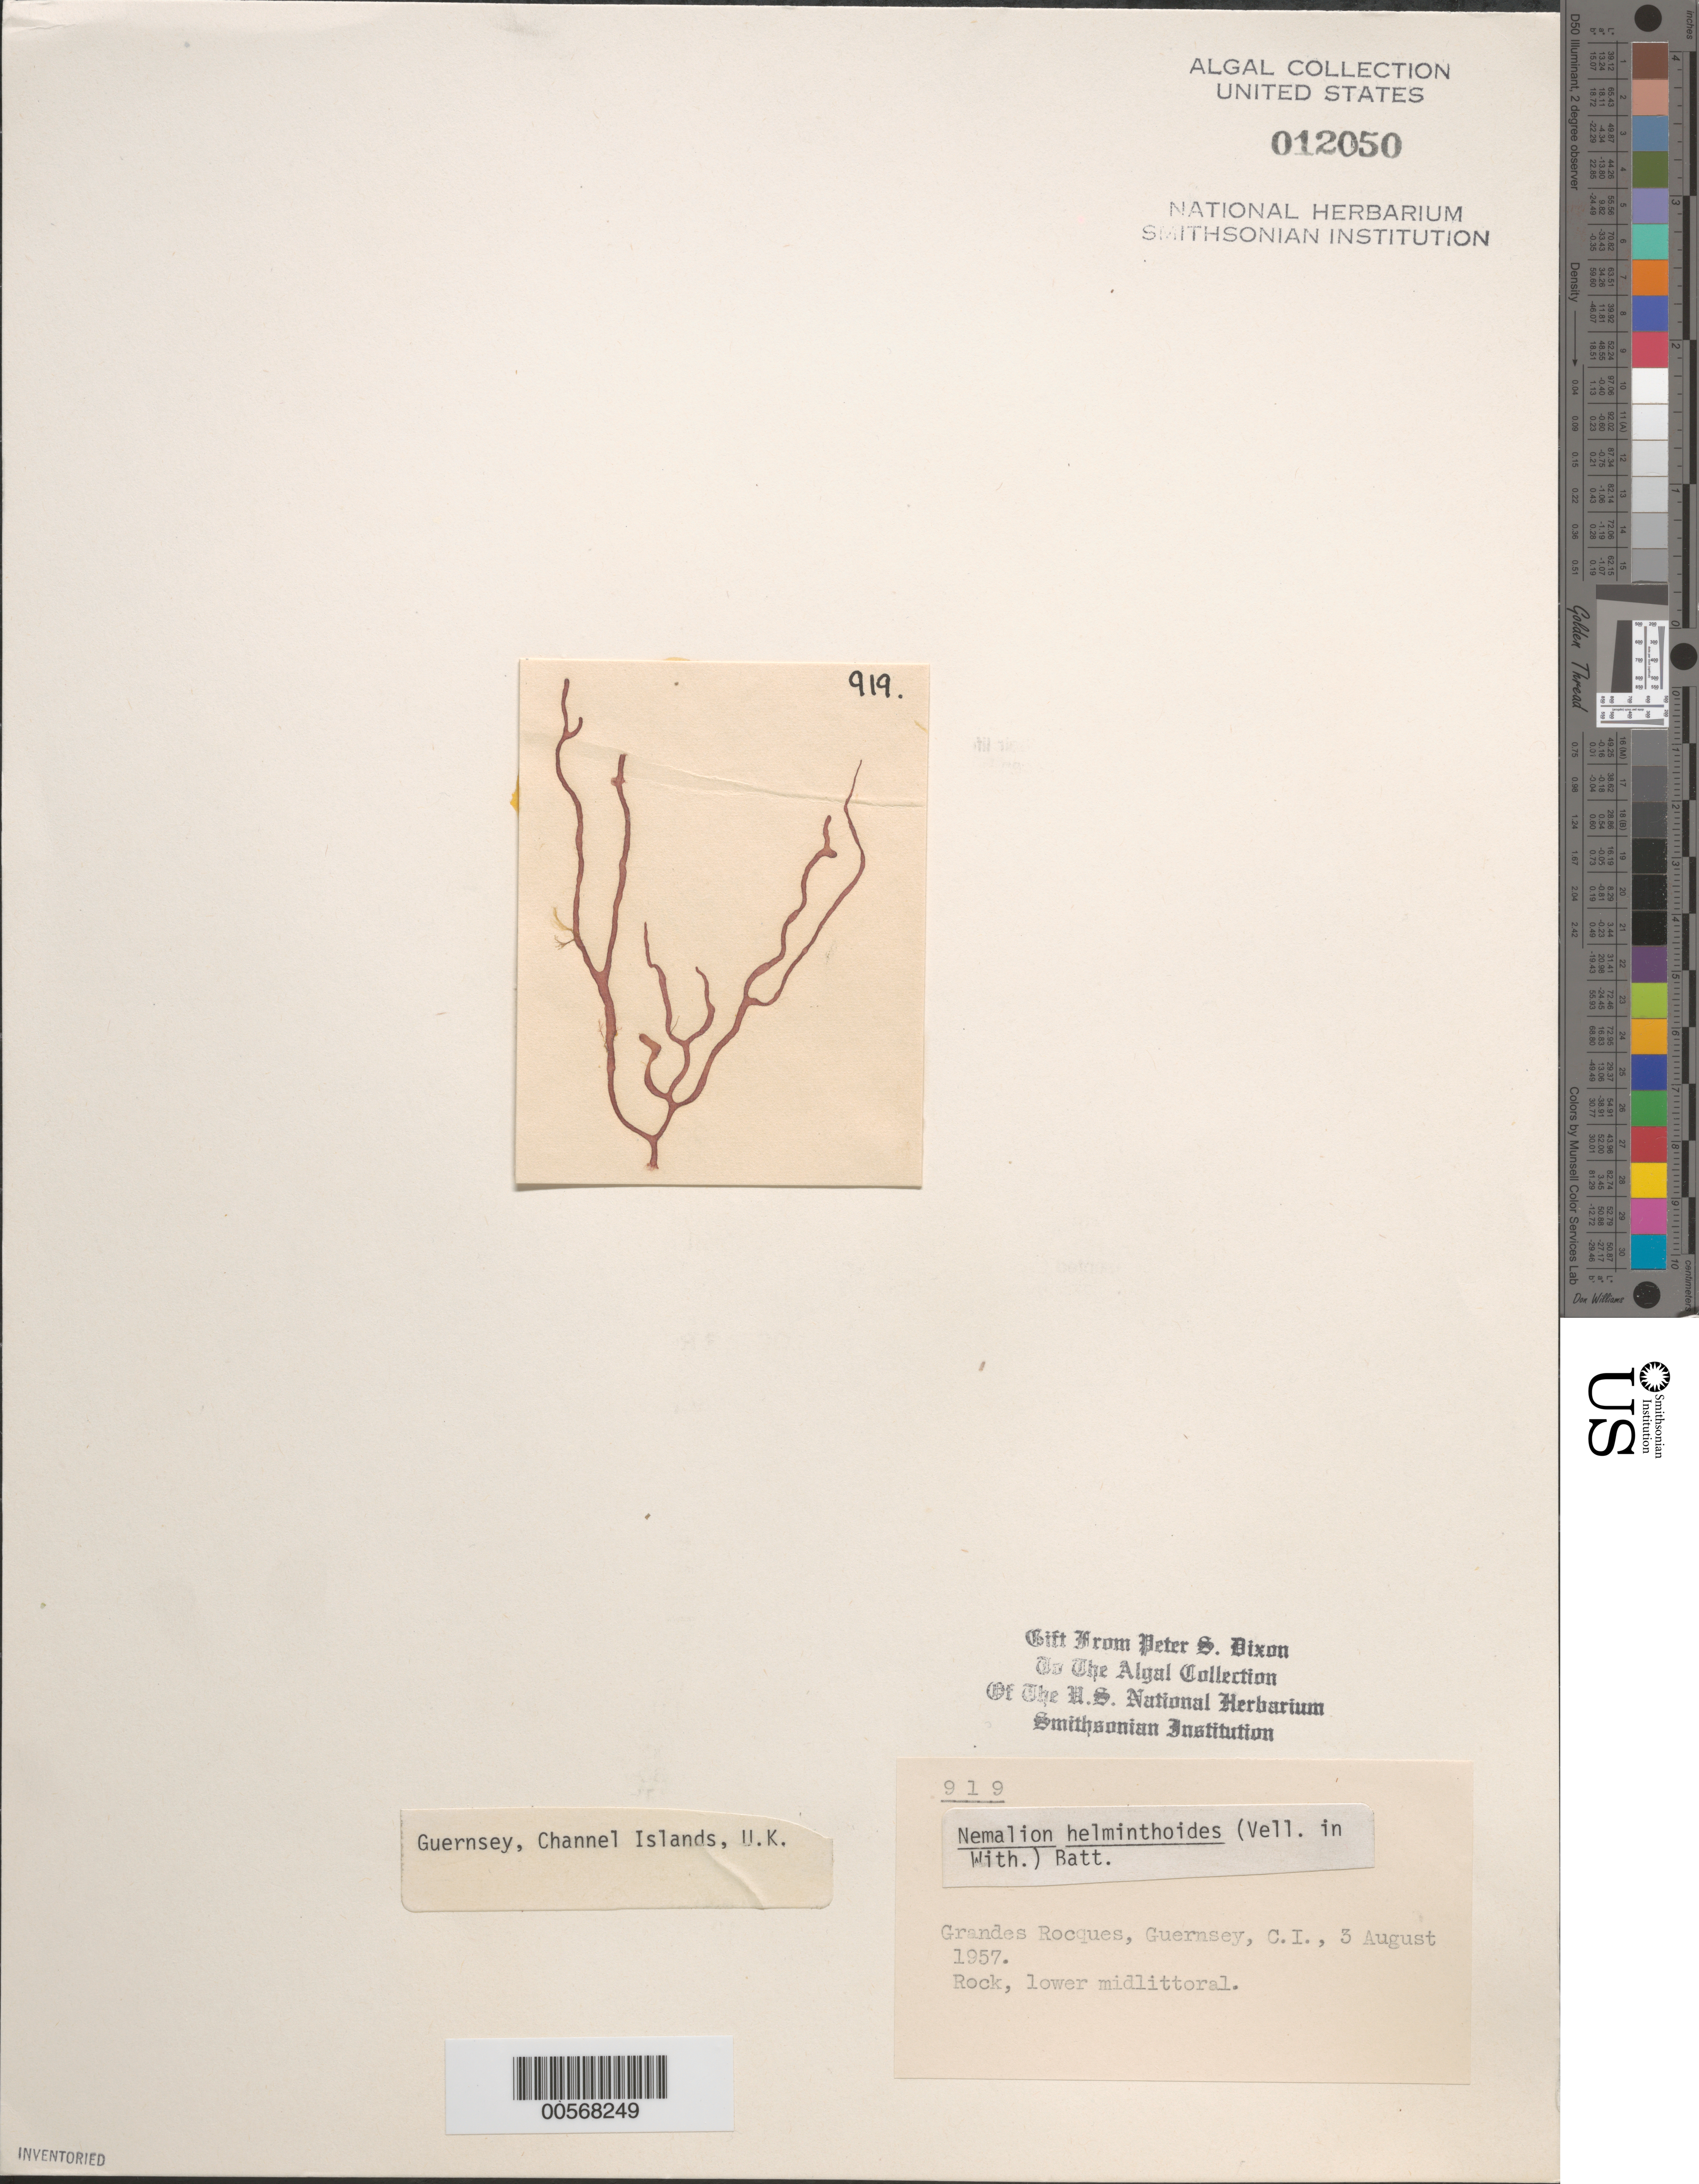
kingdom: Plantae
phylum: Rhodophyta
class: Florideophyceae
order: Nemaliales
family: Nemaliaceae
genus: Nemalion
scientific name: Nemalion multifidum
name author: (Lyngb.) Chauvin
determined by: Algae name updating Project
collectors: P. S. Dixon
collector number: PSD 919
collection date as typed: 03 Aug 1957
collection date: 1957-08-03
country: United Kingdom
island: Guernsey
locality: Channel Islands. Bailiwick of Guernsey. Grandes Rocques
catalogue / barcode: US 12050